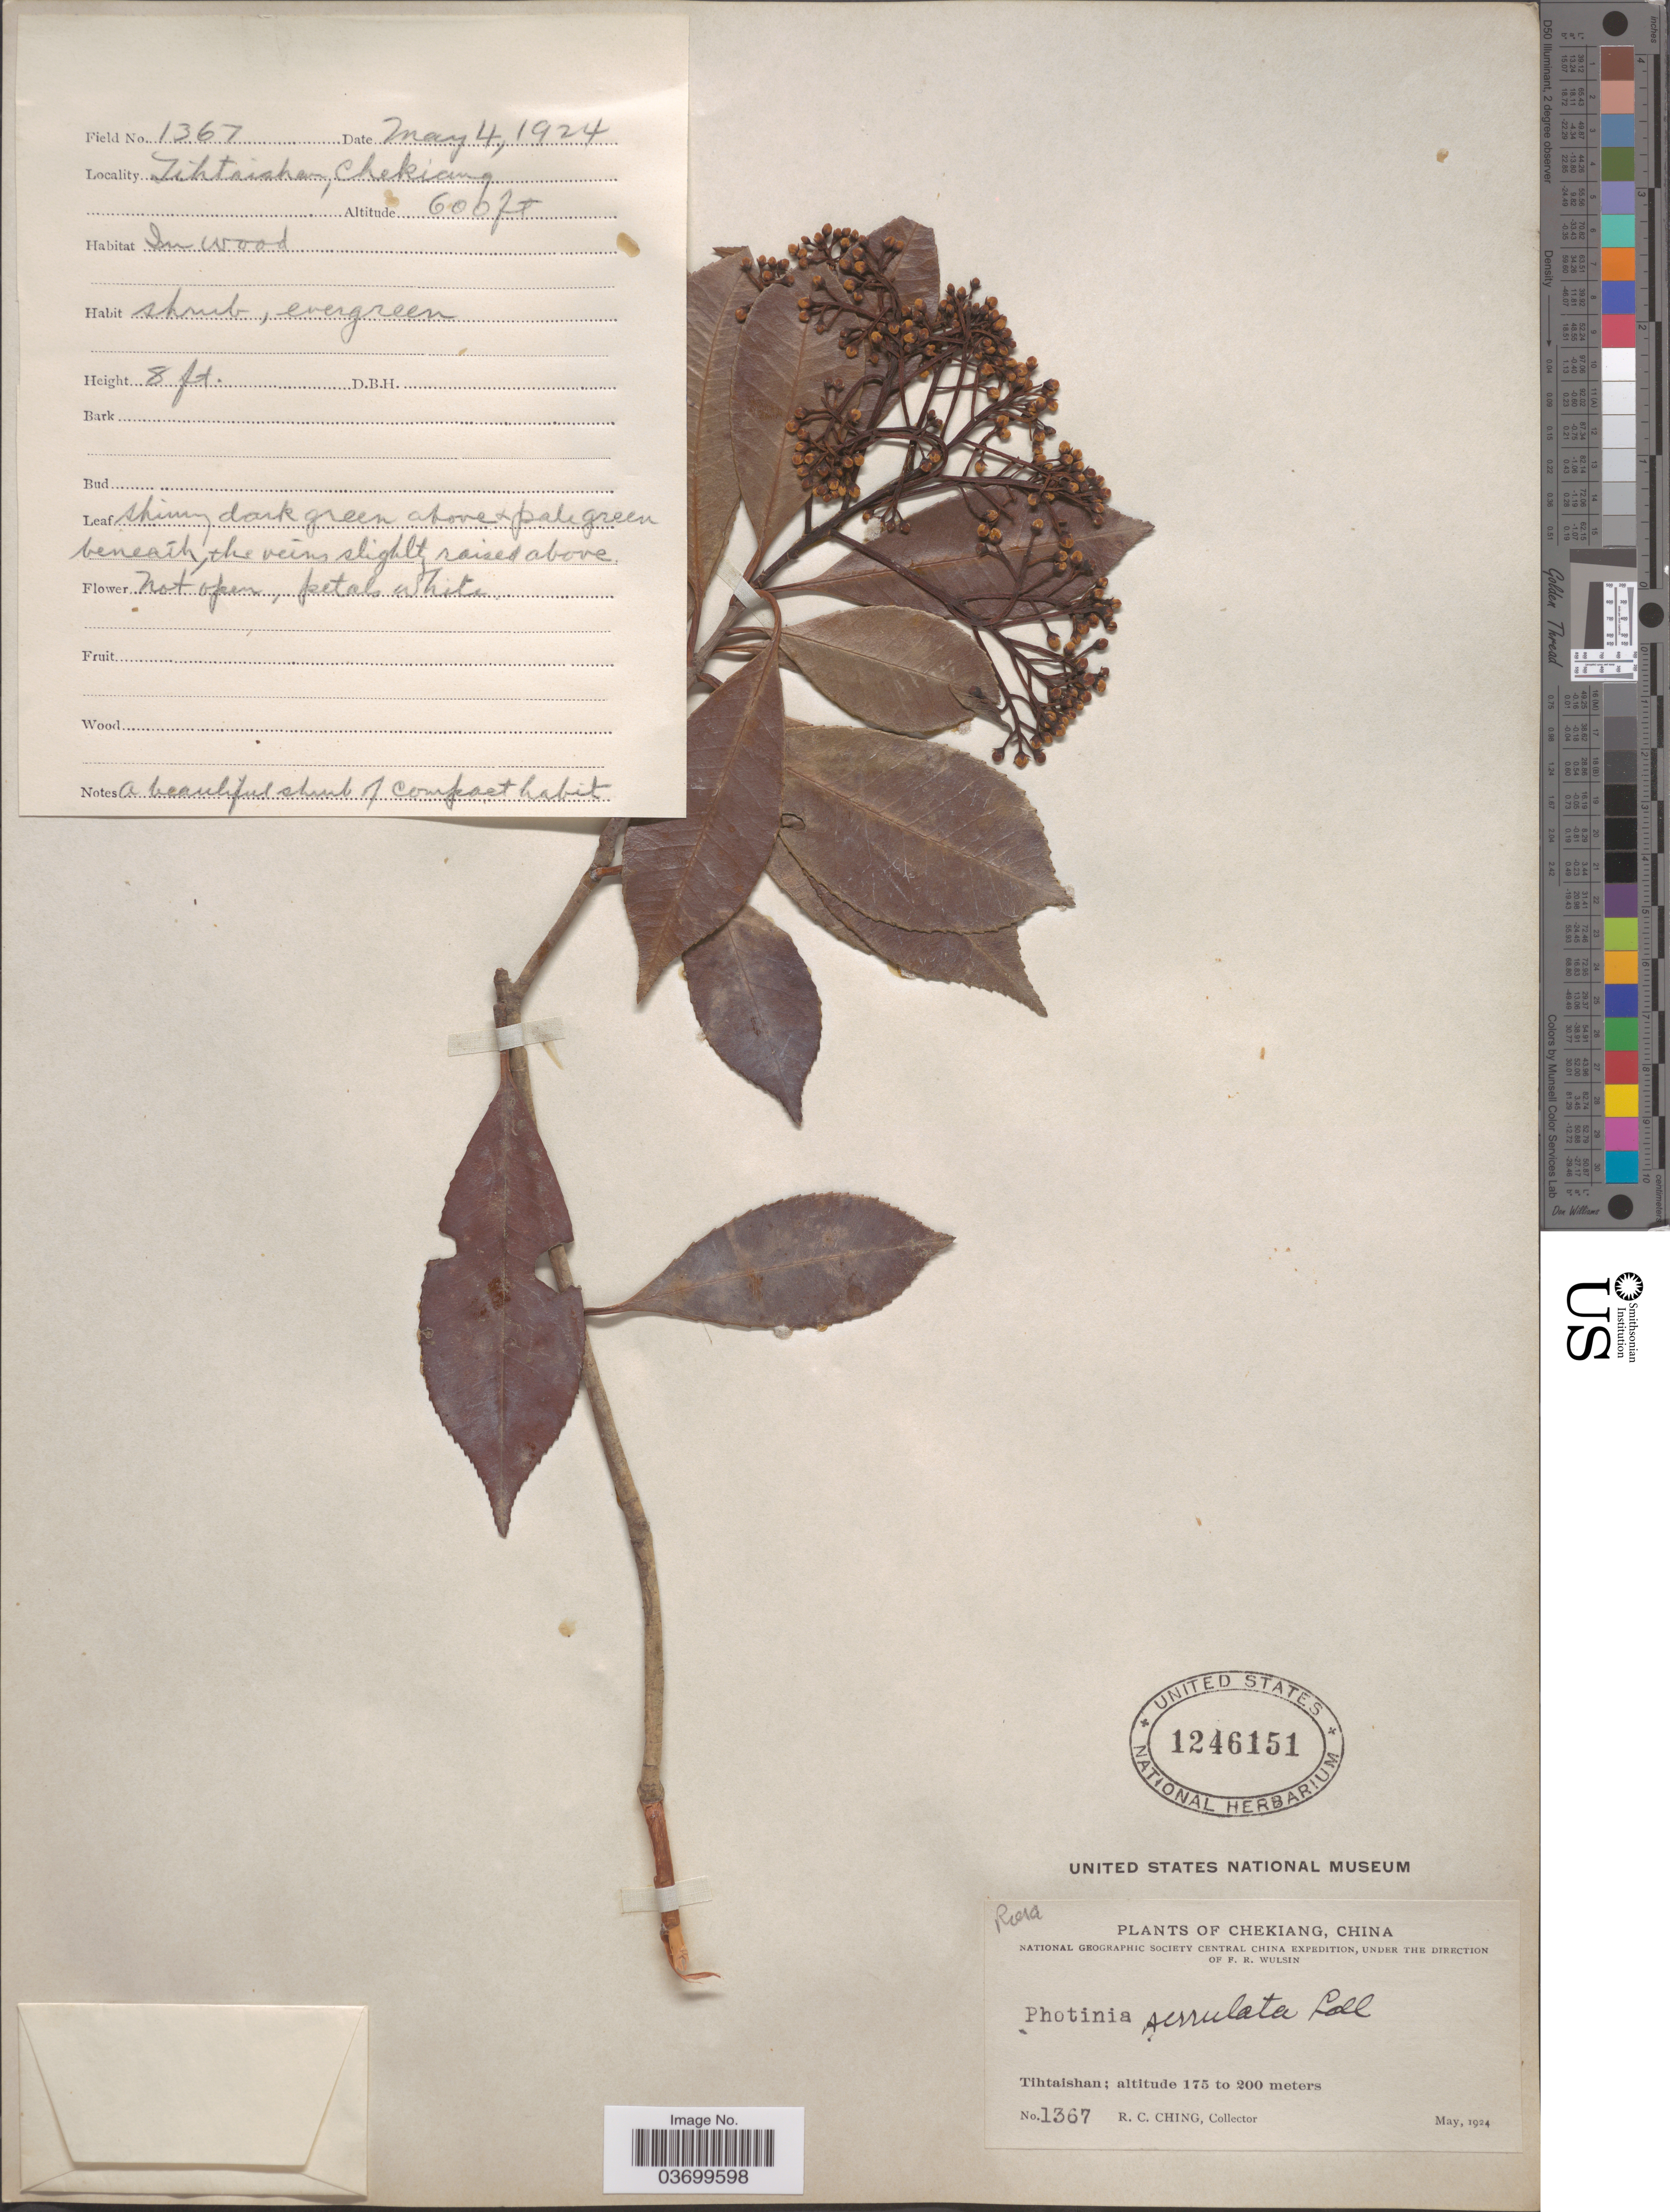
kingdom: Plantae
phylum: Tracheophyta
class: Magnoliopsida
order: Rosales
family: Rosaceae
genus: Photinia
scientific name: Photinia serrulata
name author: Franch. & Sav.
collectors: R. C. Ching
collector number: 1367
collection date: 1924-05-04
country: China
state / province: Zhejiang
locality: Chekiang. Tihtaishan.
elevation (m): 183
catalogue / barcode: US 1246151